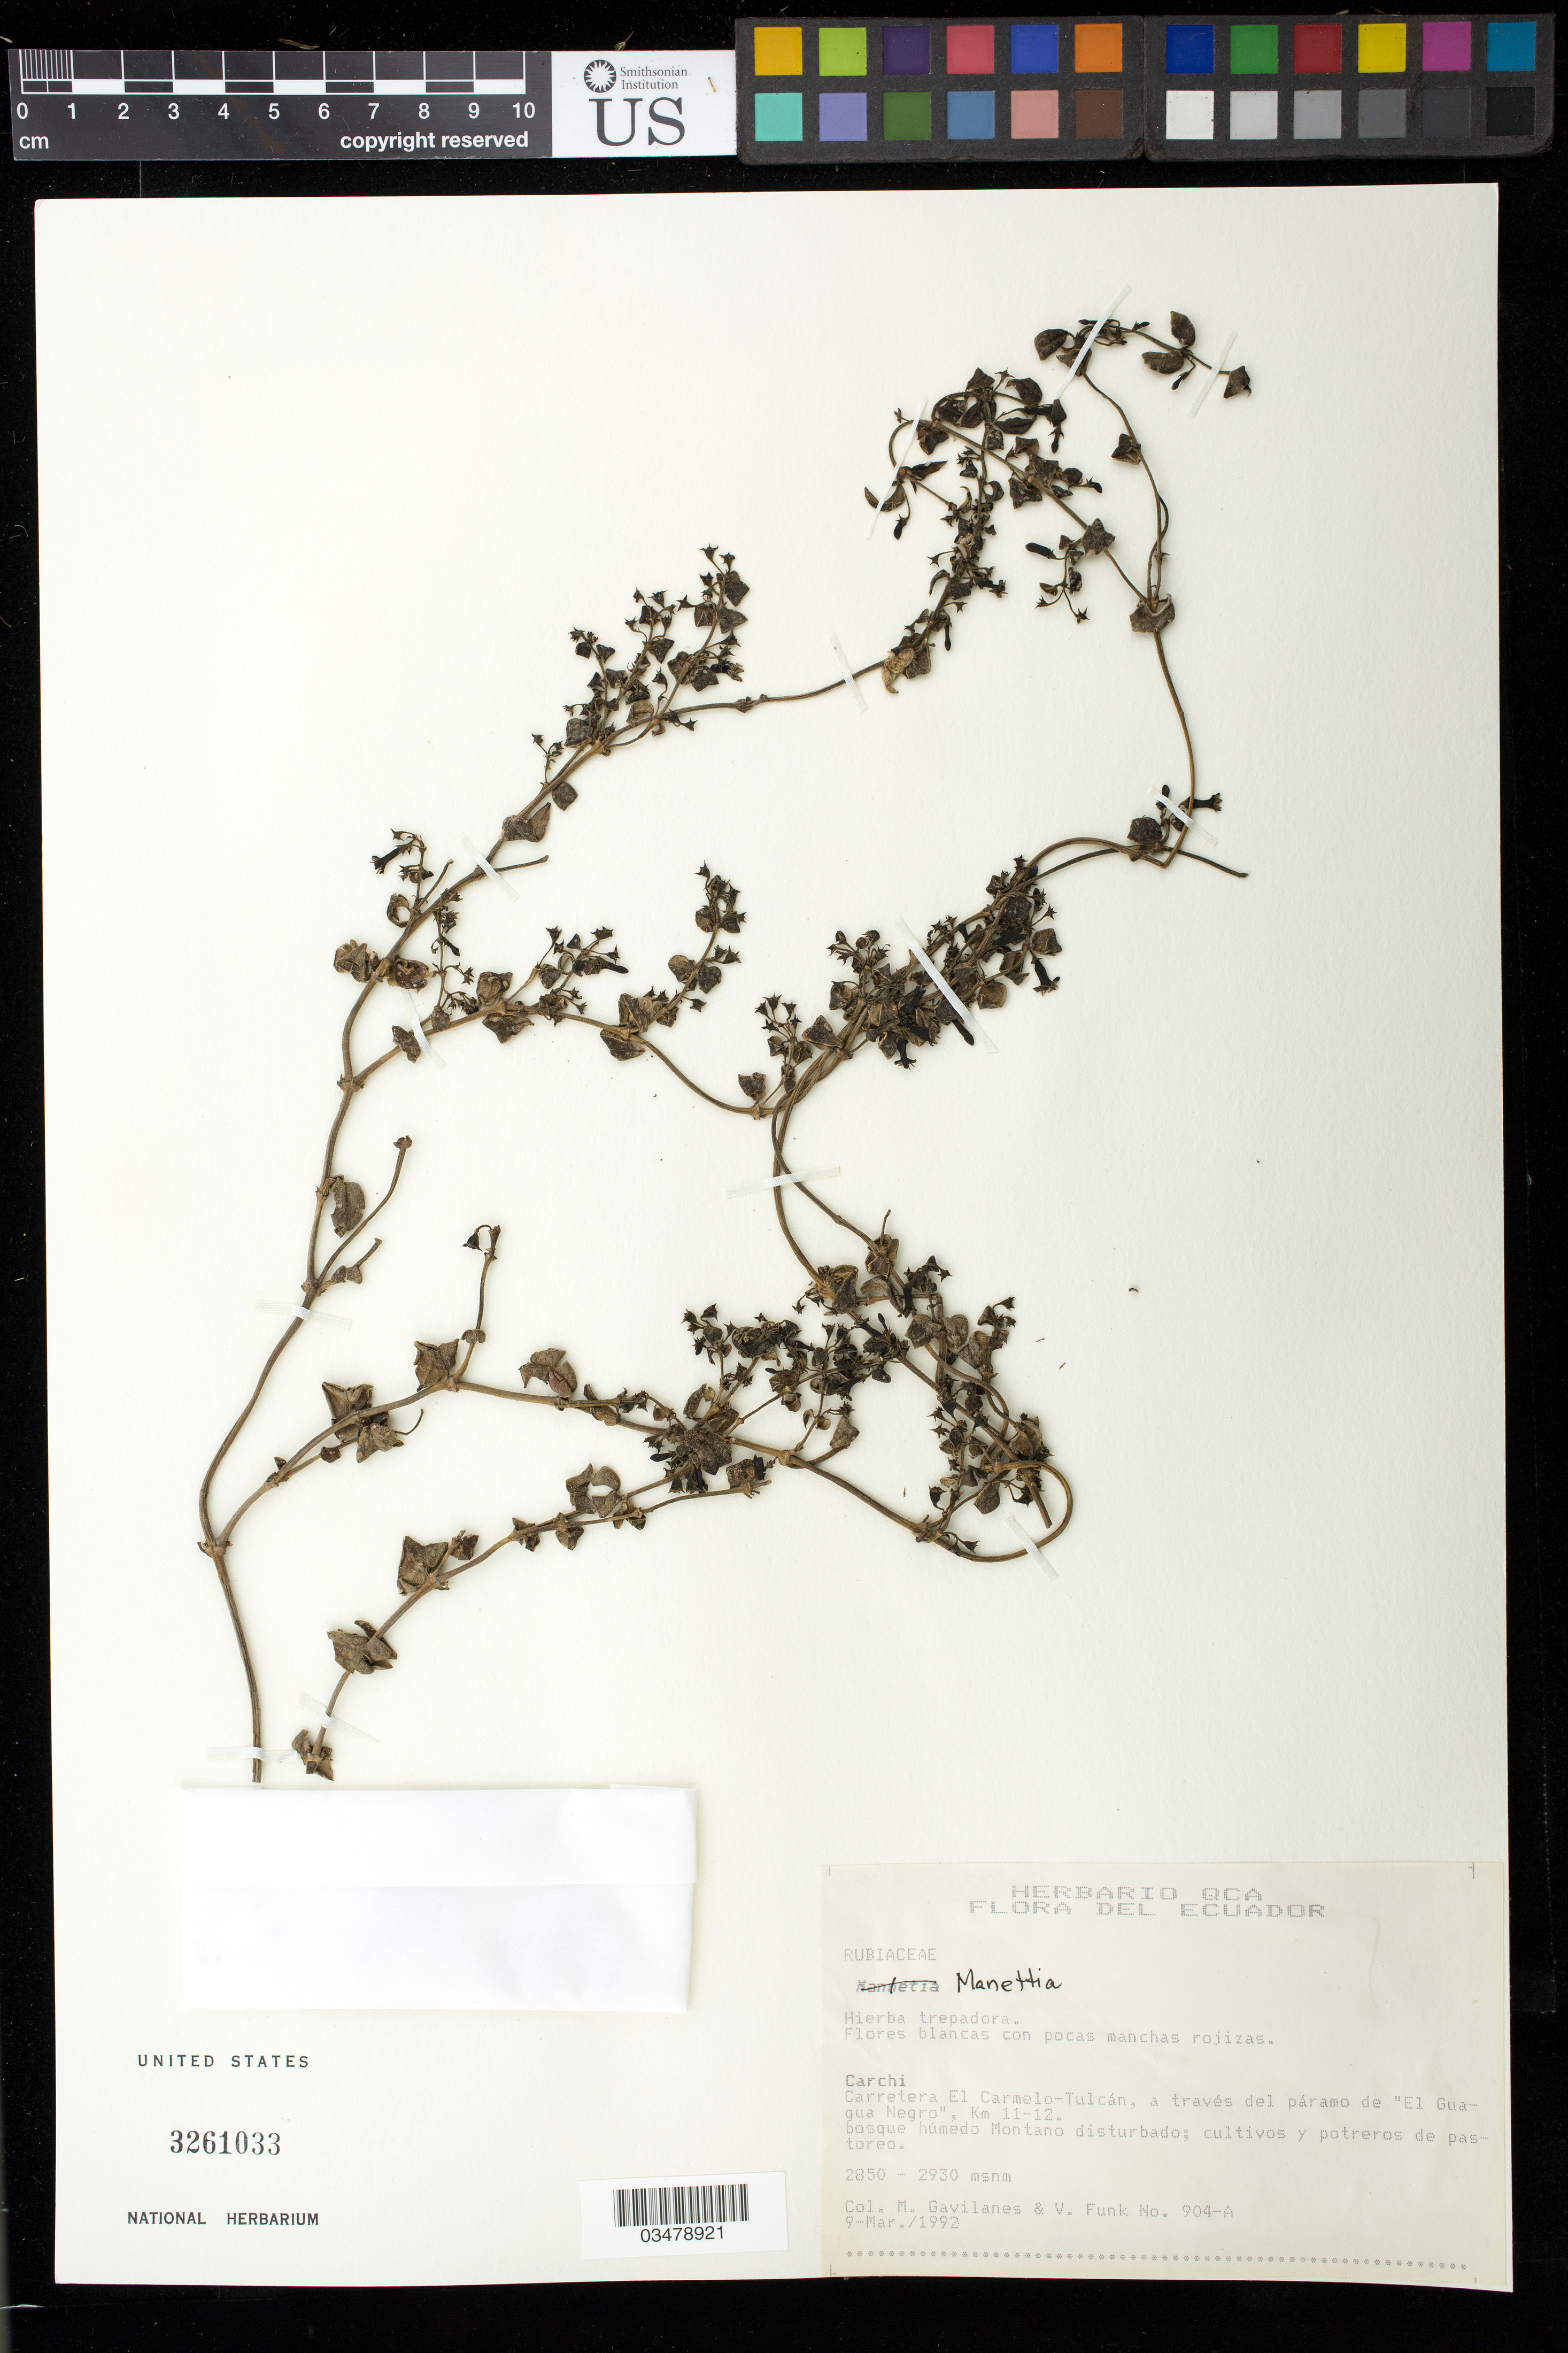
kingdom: Plantae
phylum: Tracheophyta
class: Magnoliopsida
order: Gentianales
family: Rubiaceae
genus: Manettia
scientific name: Manettia sp.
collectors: M. Gavilanes & V. Funk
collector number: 904 A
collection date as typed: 9 Mar 1992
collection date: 1992-03-09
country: Ecuador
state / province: Carchi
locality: Carretera Julio Andrade-El Carmelo, Km 20-23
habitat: bosque mudedo Montano disturbado; cultivos y potreros de pastoreo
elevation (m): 2850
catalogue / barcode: US 3261033